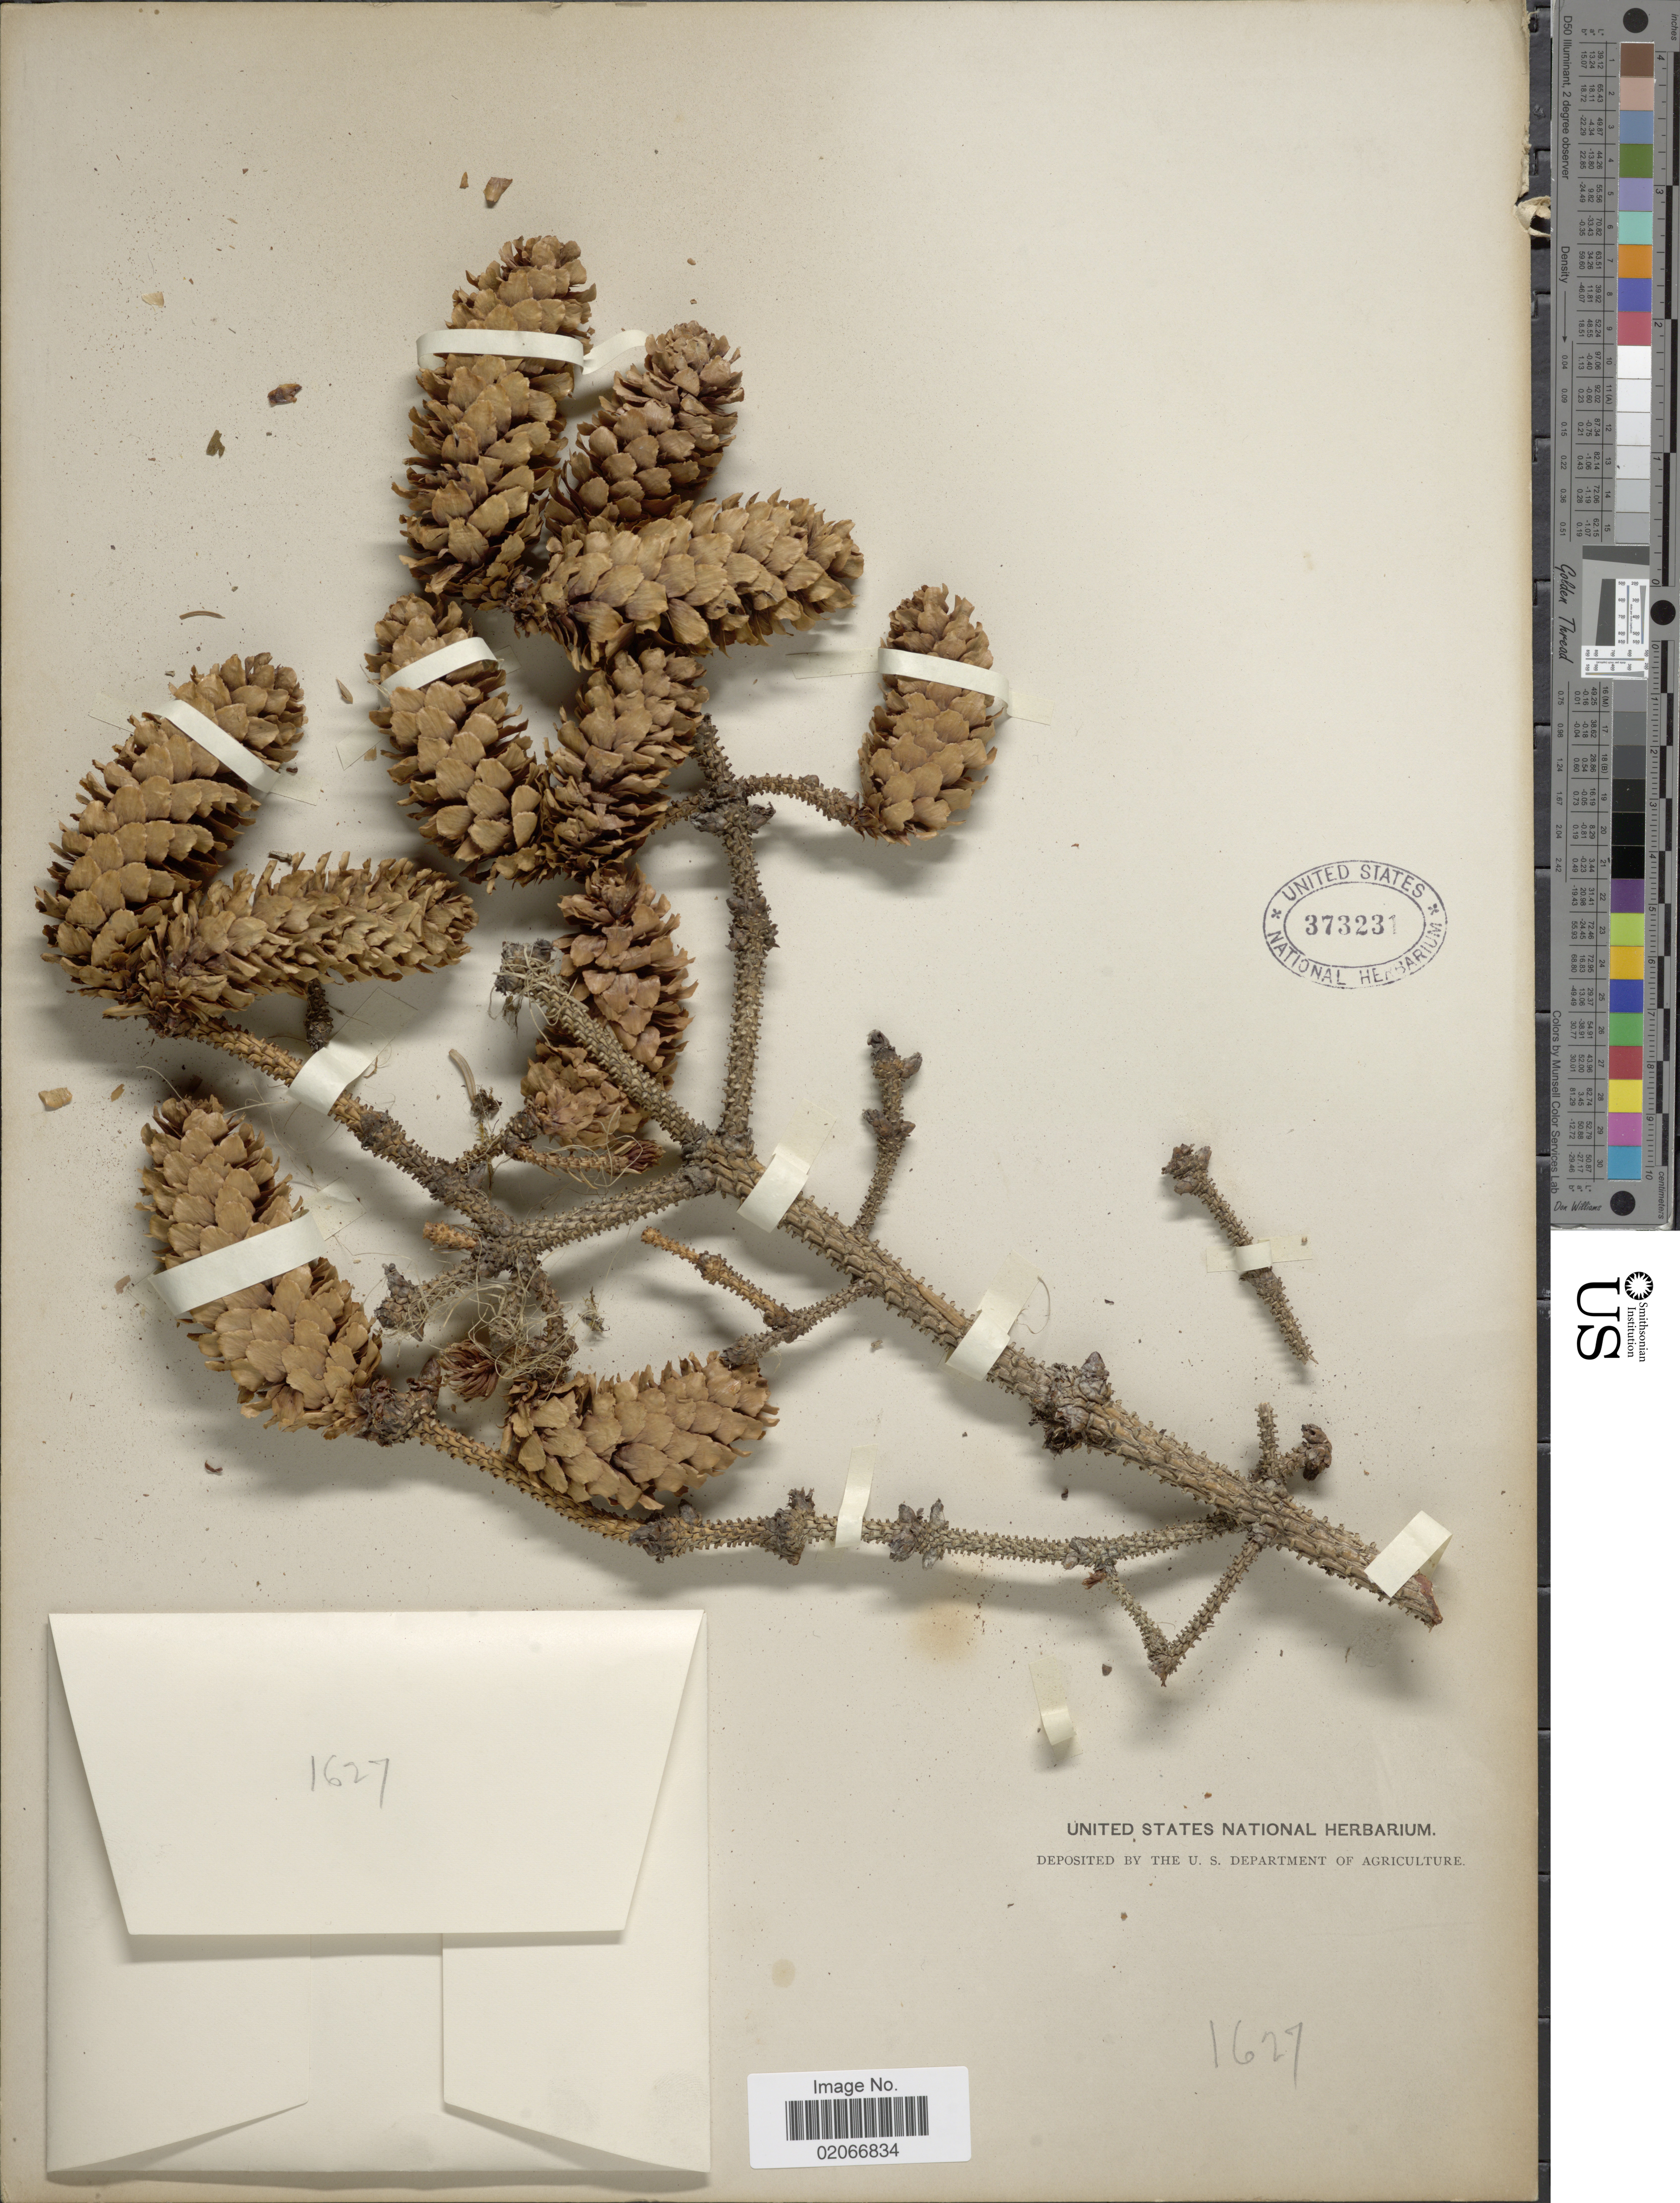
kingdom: Plantae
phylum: Tracheophyta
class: Pinopsida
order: Pinales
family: Pinaceae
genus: Picea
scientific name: Picea sitchensis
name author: (Bong.) Carrière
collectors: U.S. National Herbarium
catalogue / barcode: US 373231